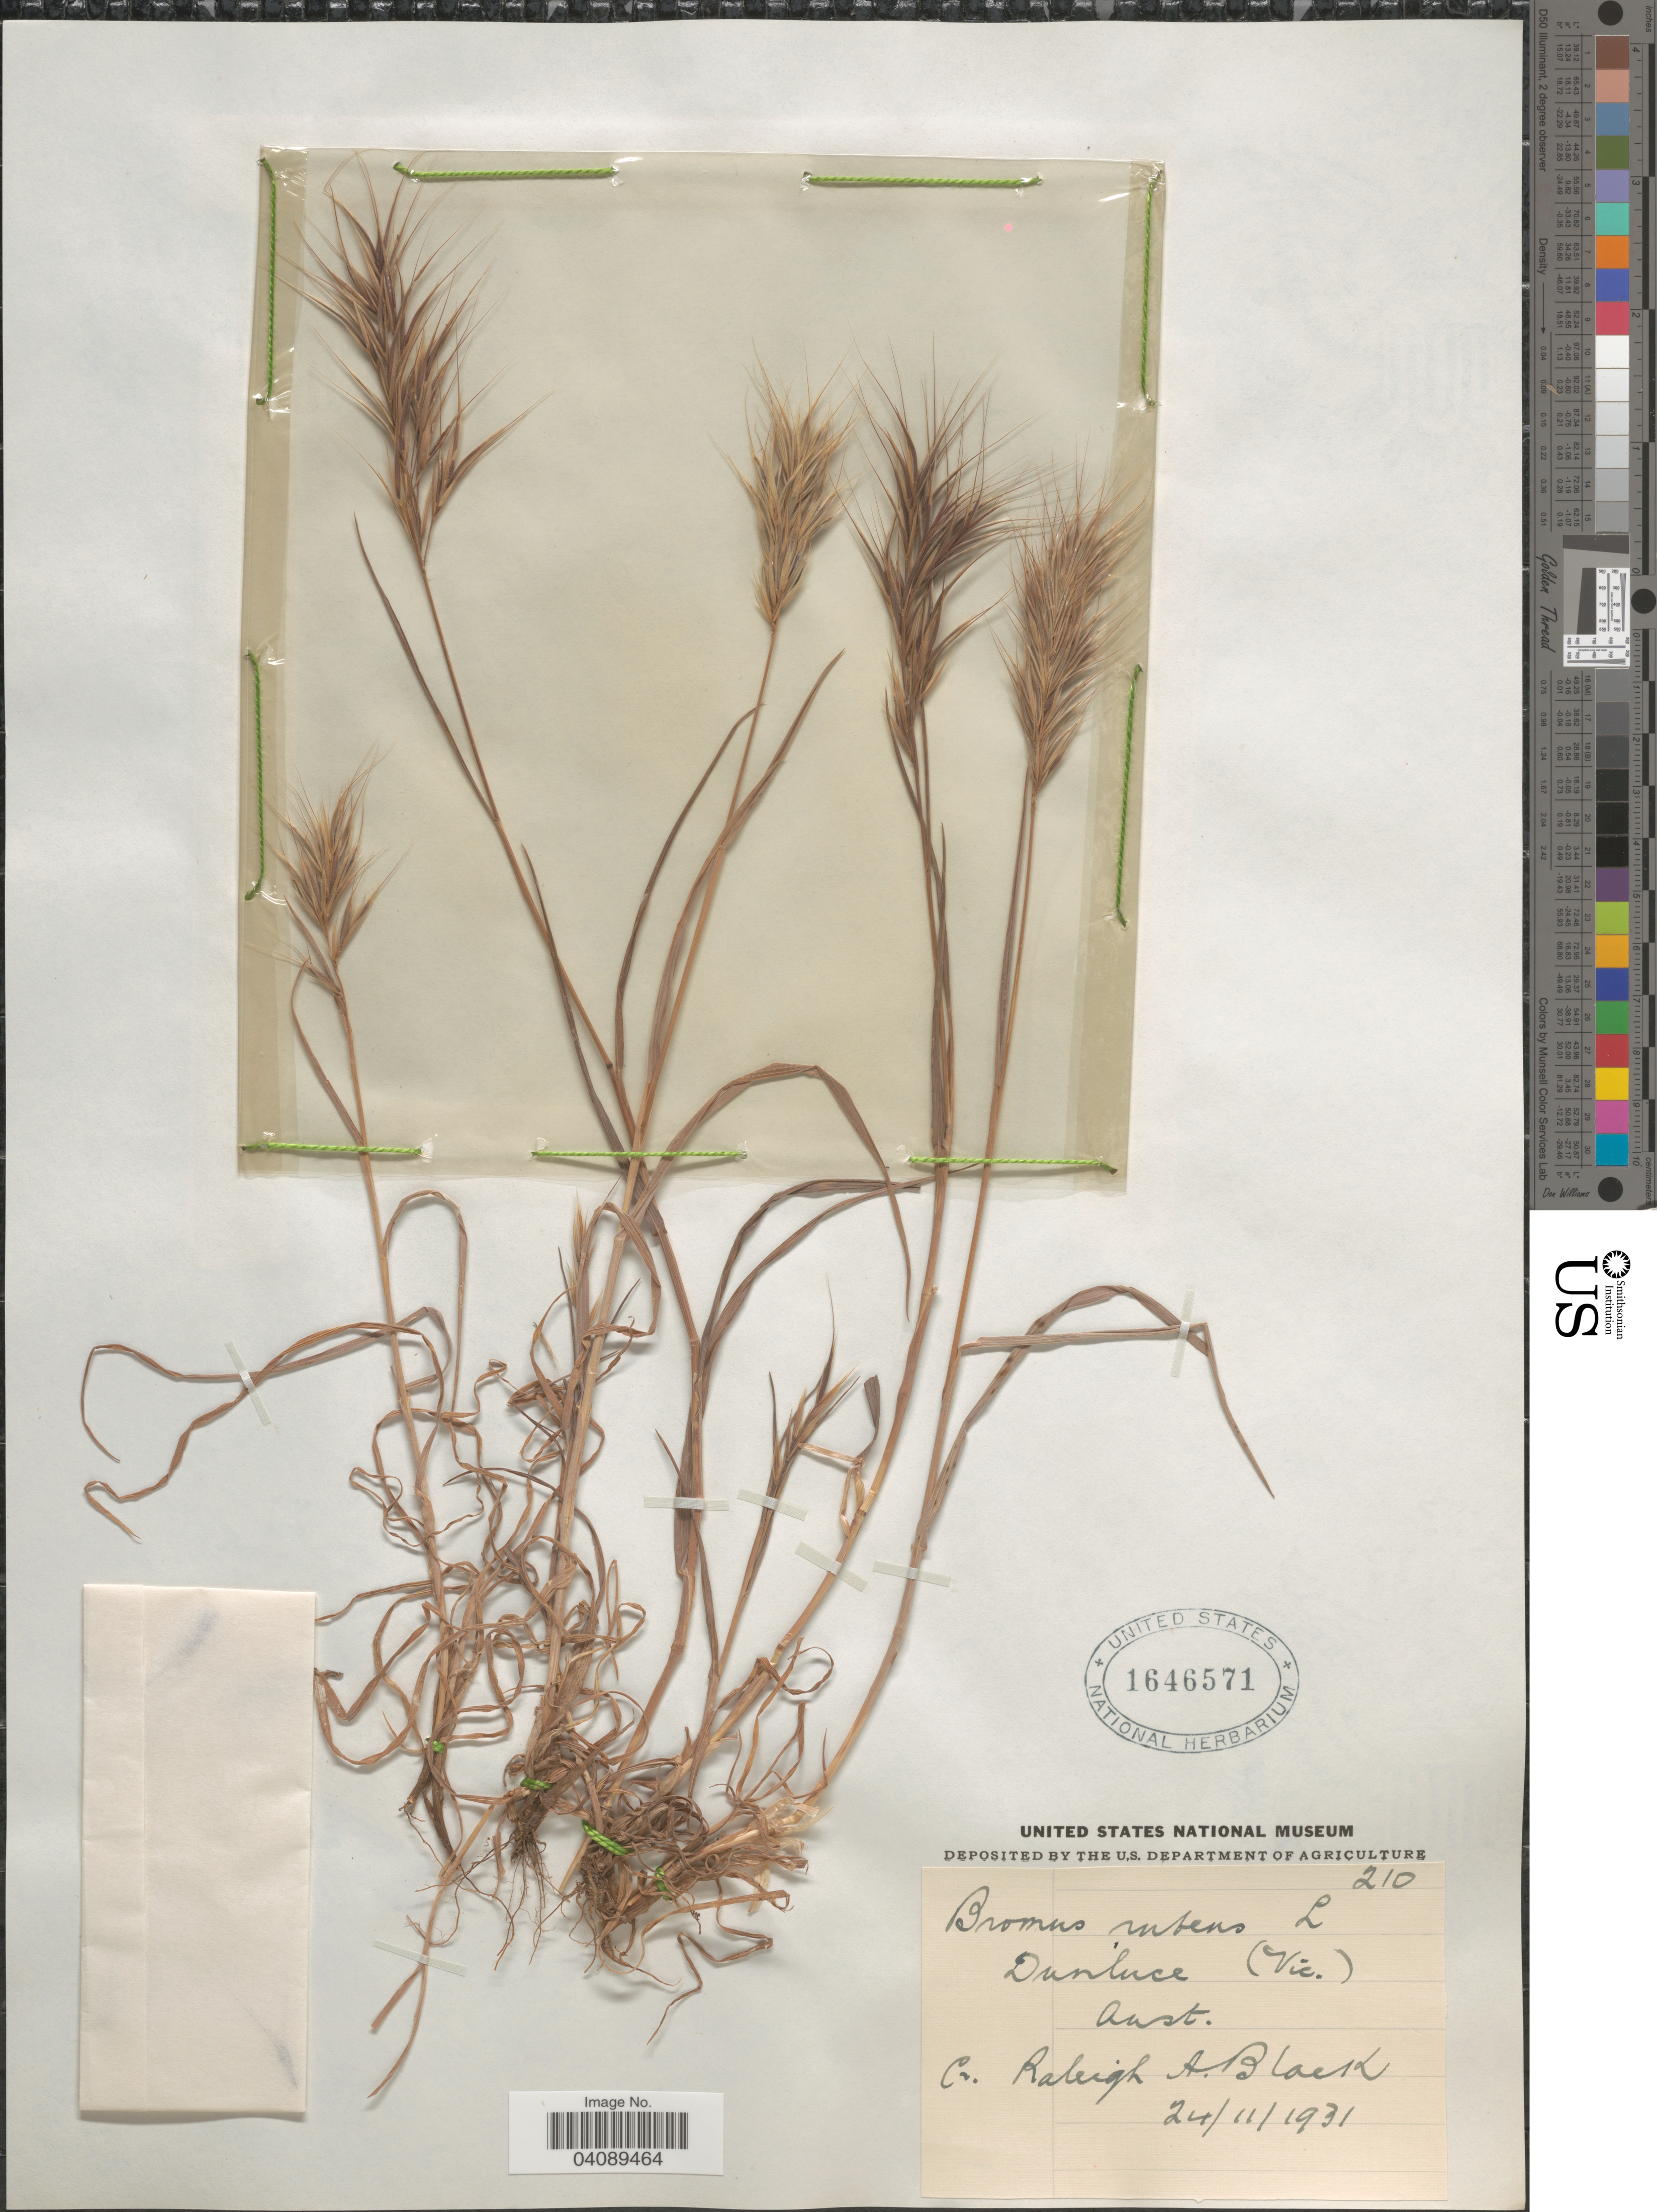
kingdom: Plantae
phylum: Tracheophyta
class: Liliopsida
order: Poales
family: Poaceae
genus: Bromus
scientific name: Bromus rubens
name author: L.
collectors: R. A. Black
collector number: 210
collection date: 1931-11-24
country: Australia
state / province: Victoria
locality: Dunluce (Vic.).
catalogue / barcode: US 1646571